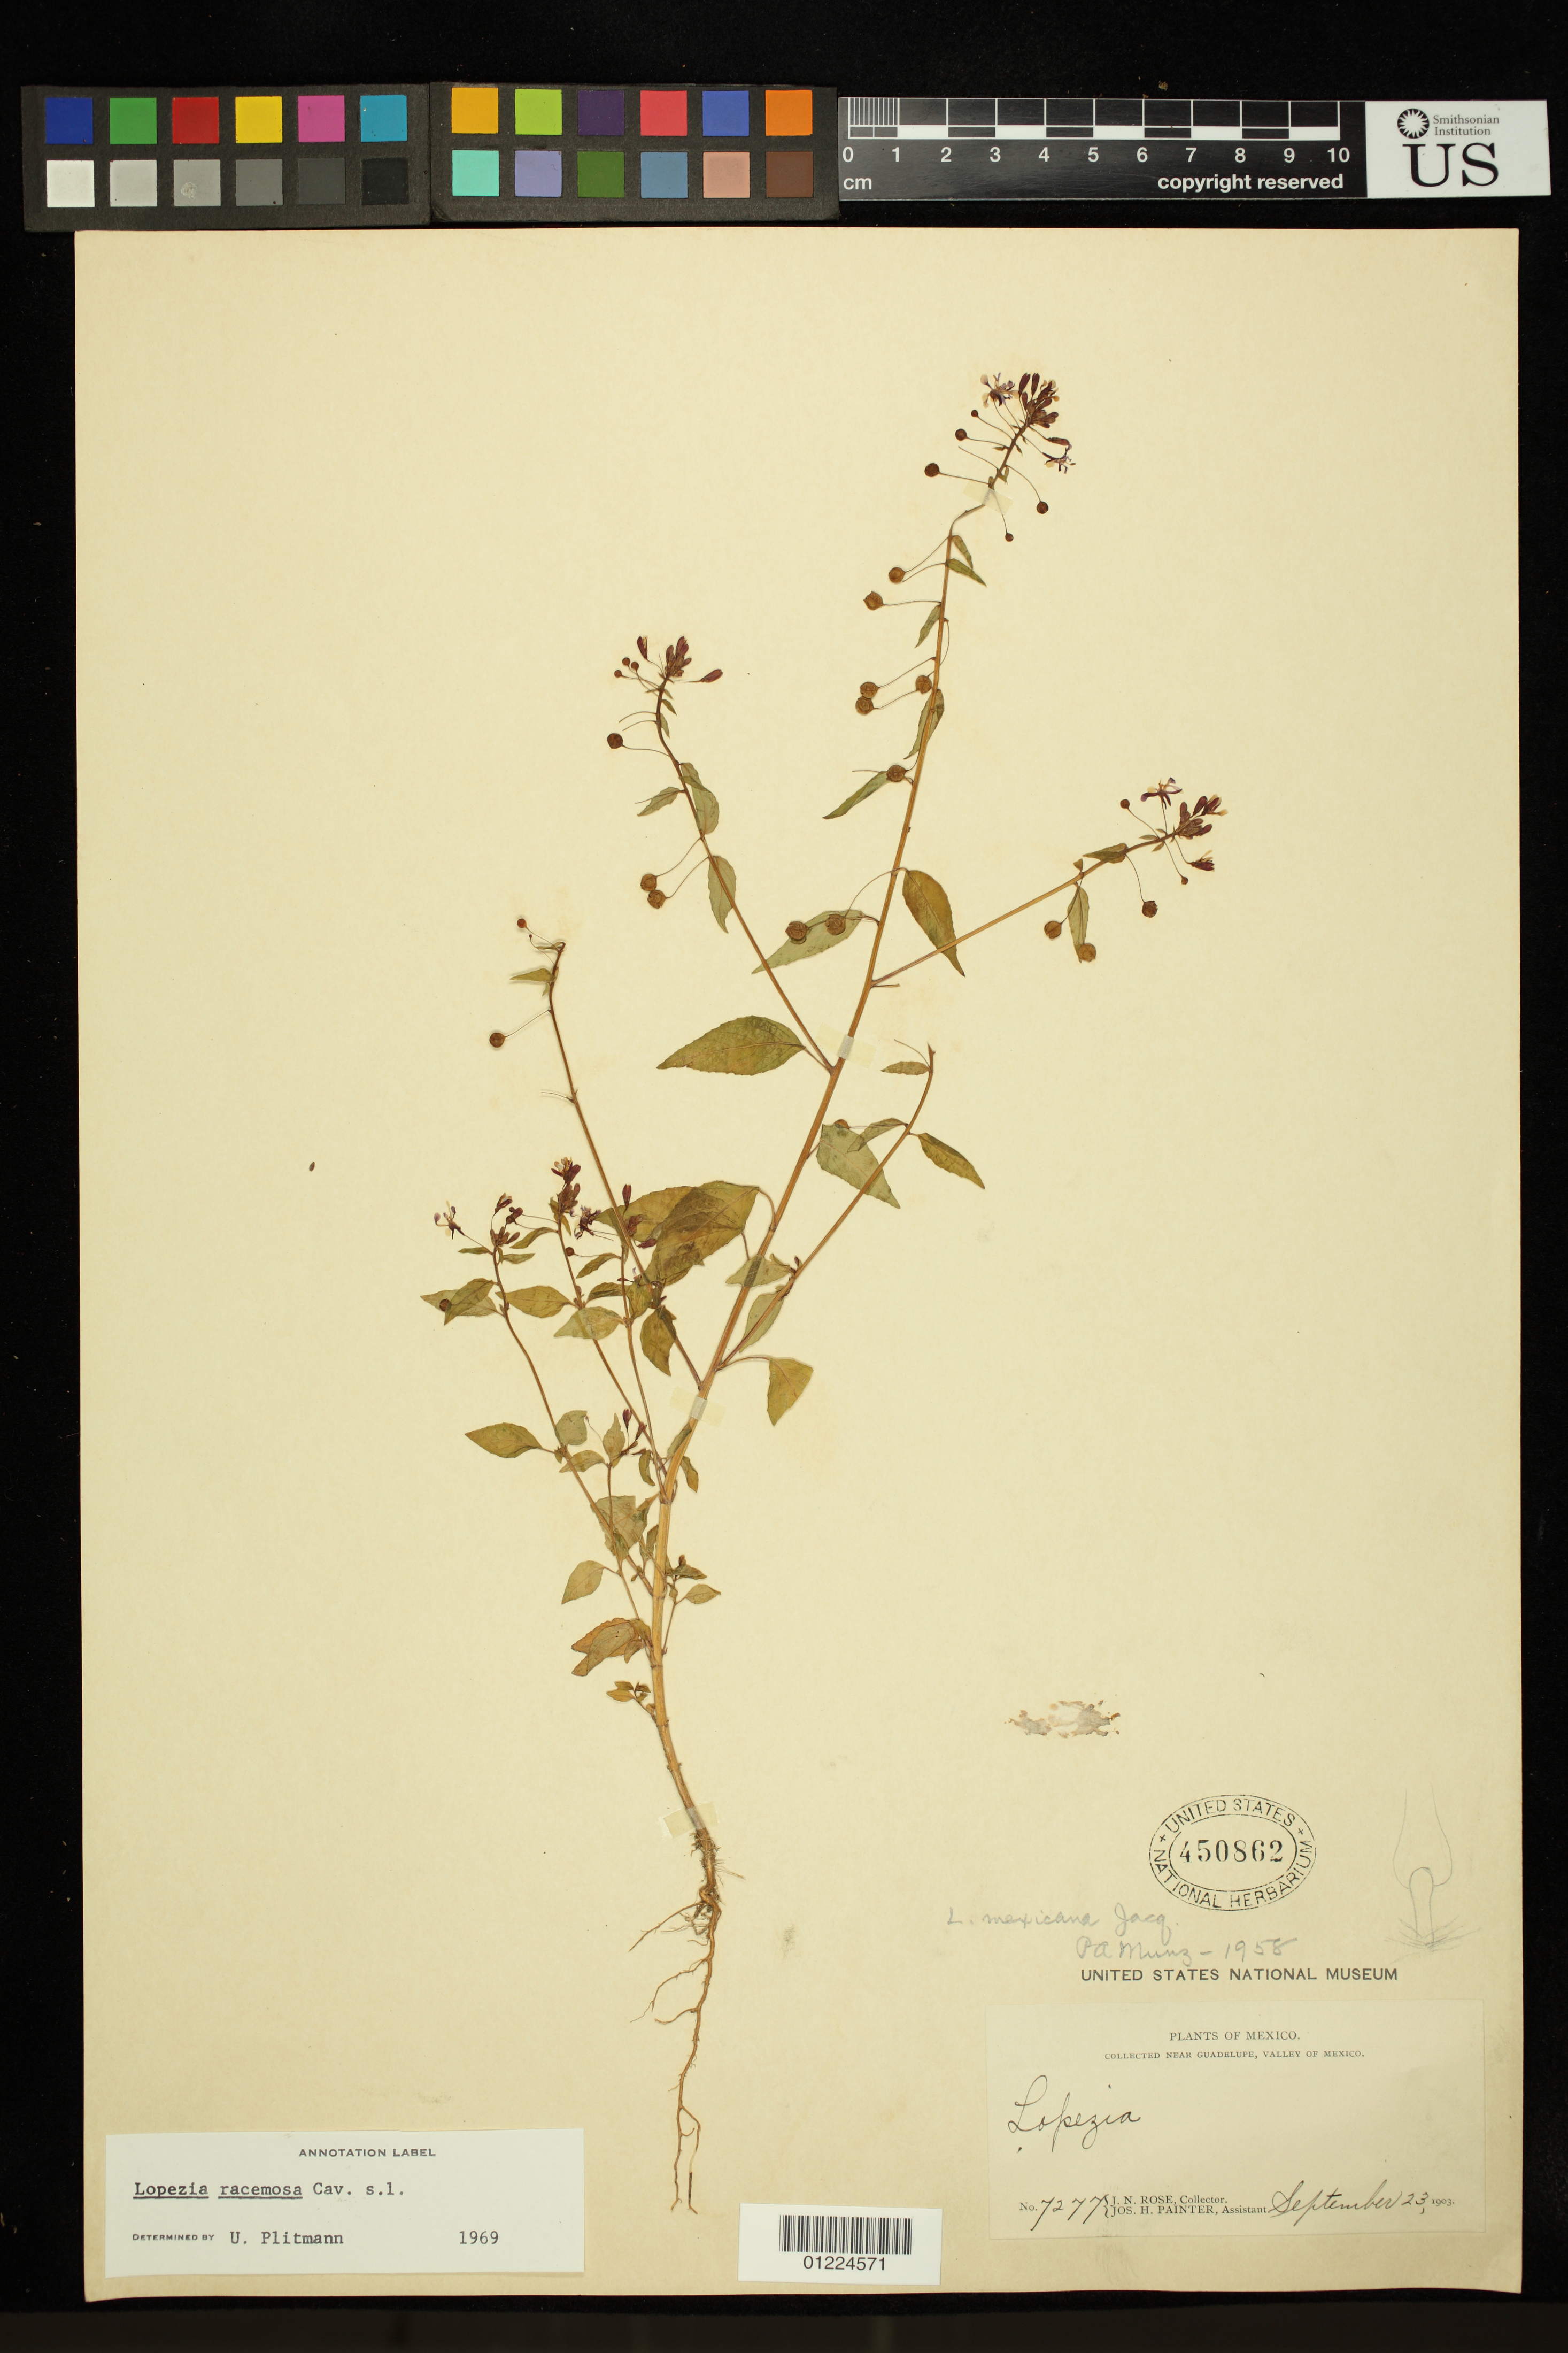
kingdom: Plantae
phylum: Tracheophyta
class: Magnoliopsida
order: Myrtales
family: Onagraceae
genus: Lopezia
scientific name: Lopezia racemosa subsp. racemosa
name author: Cav.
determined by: Wagner, W. L., (BOT), Smithsonian Institution - National Museum of Natural History (UNITED STATES)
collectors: J. N. Rose & J. H. Painter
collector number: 7277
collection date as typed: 23 Sep 1903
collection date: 1903-09-23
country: Mexico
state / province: Distrito Federal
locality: Near Guadalupe, Valley of Mexico.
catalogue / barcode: US 450862